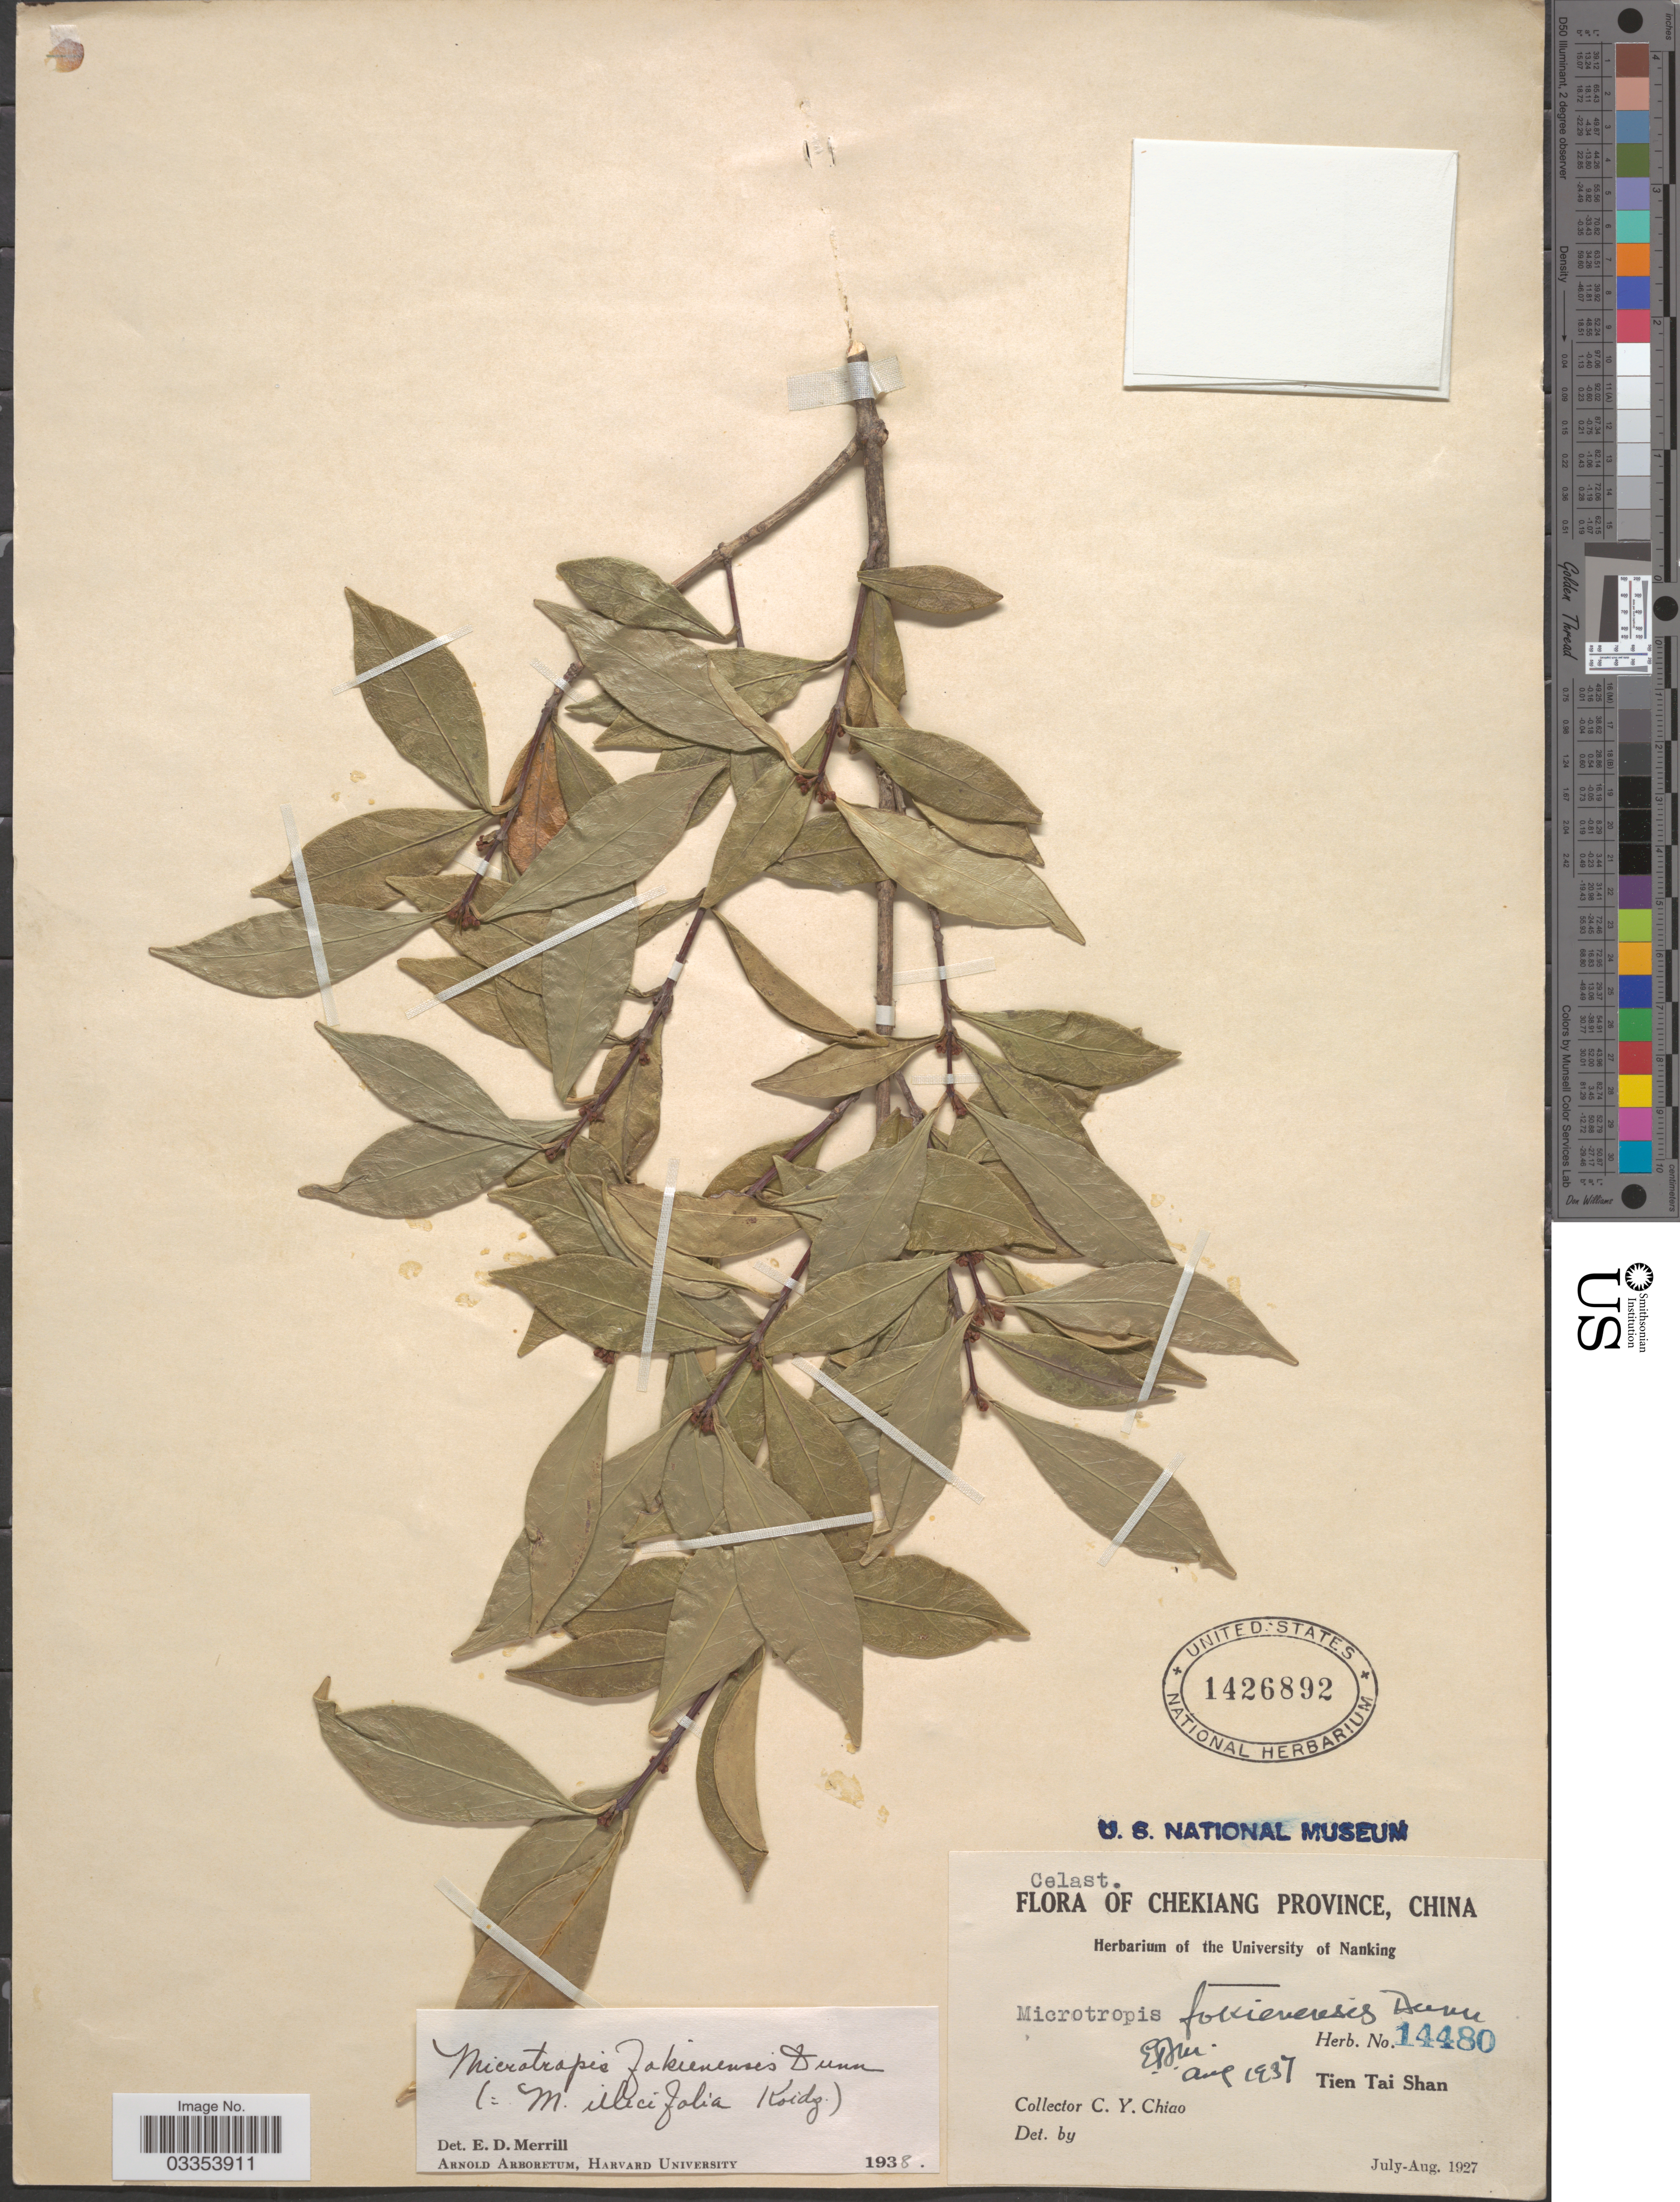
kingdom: Plantae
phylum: Tracheophyta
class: Magnoliopsida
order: Celastrales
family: Celastraceae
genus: Microtropis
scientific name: Microtropis fokienensis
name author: Dunn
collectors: C. Y. Chiao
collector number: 14480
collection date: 1927-07/1927-08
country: China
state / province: Zhejiang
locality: Chekiang Province. Tien Tai Shan.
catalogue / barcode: US 1426892